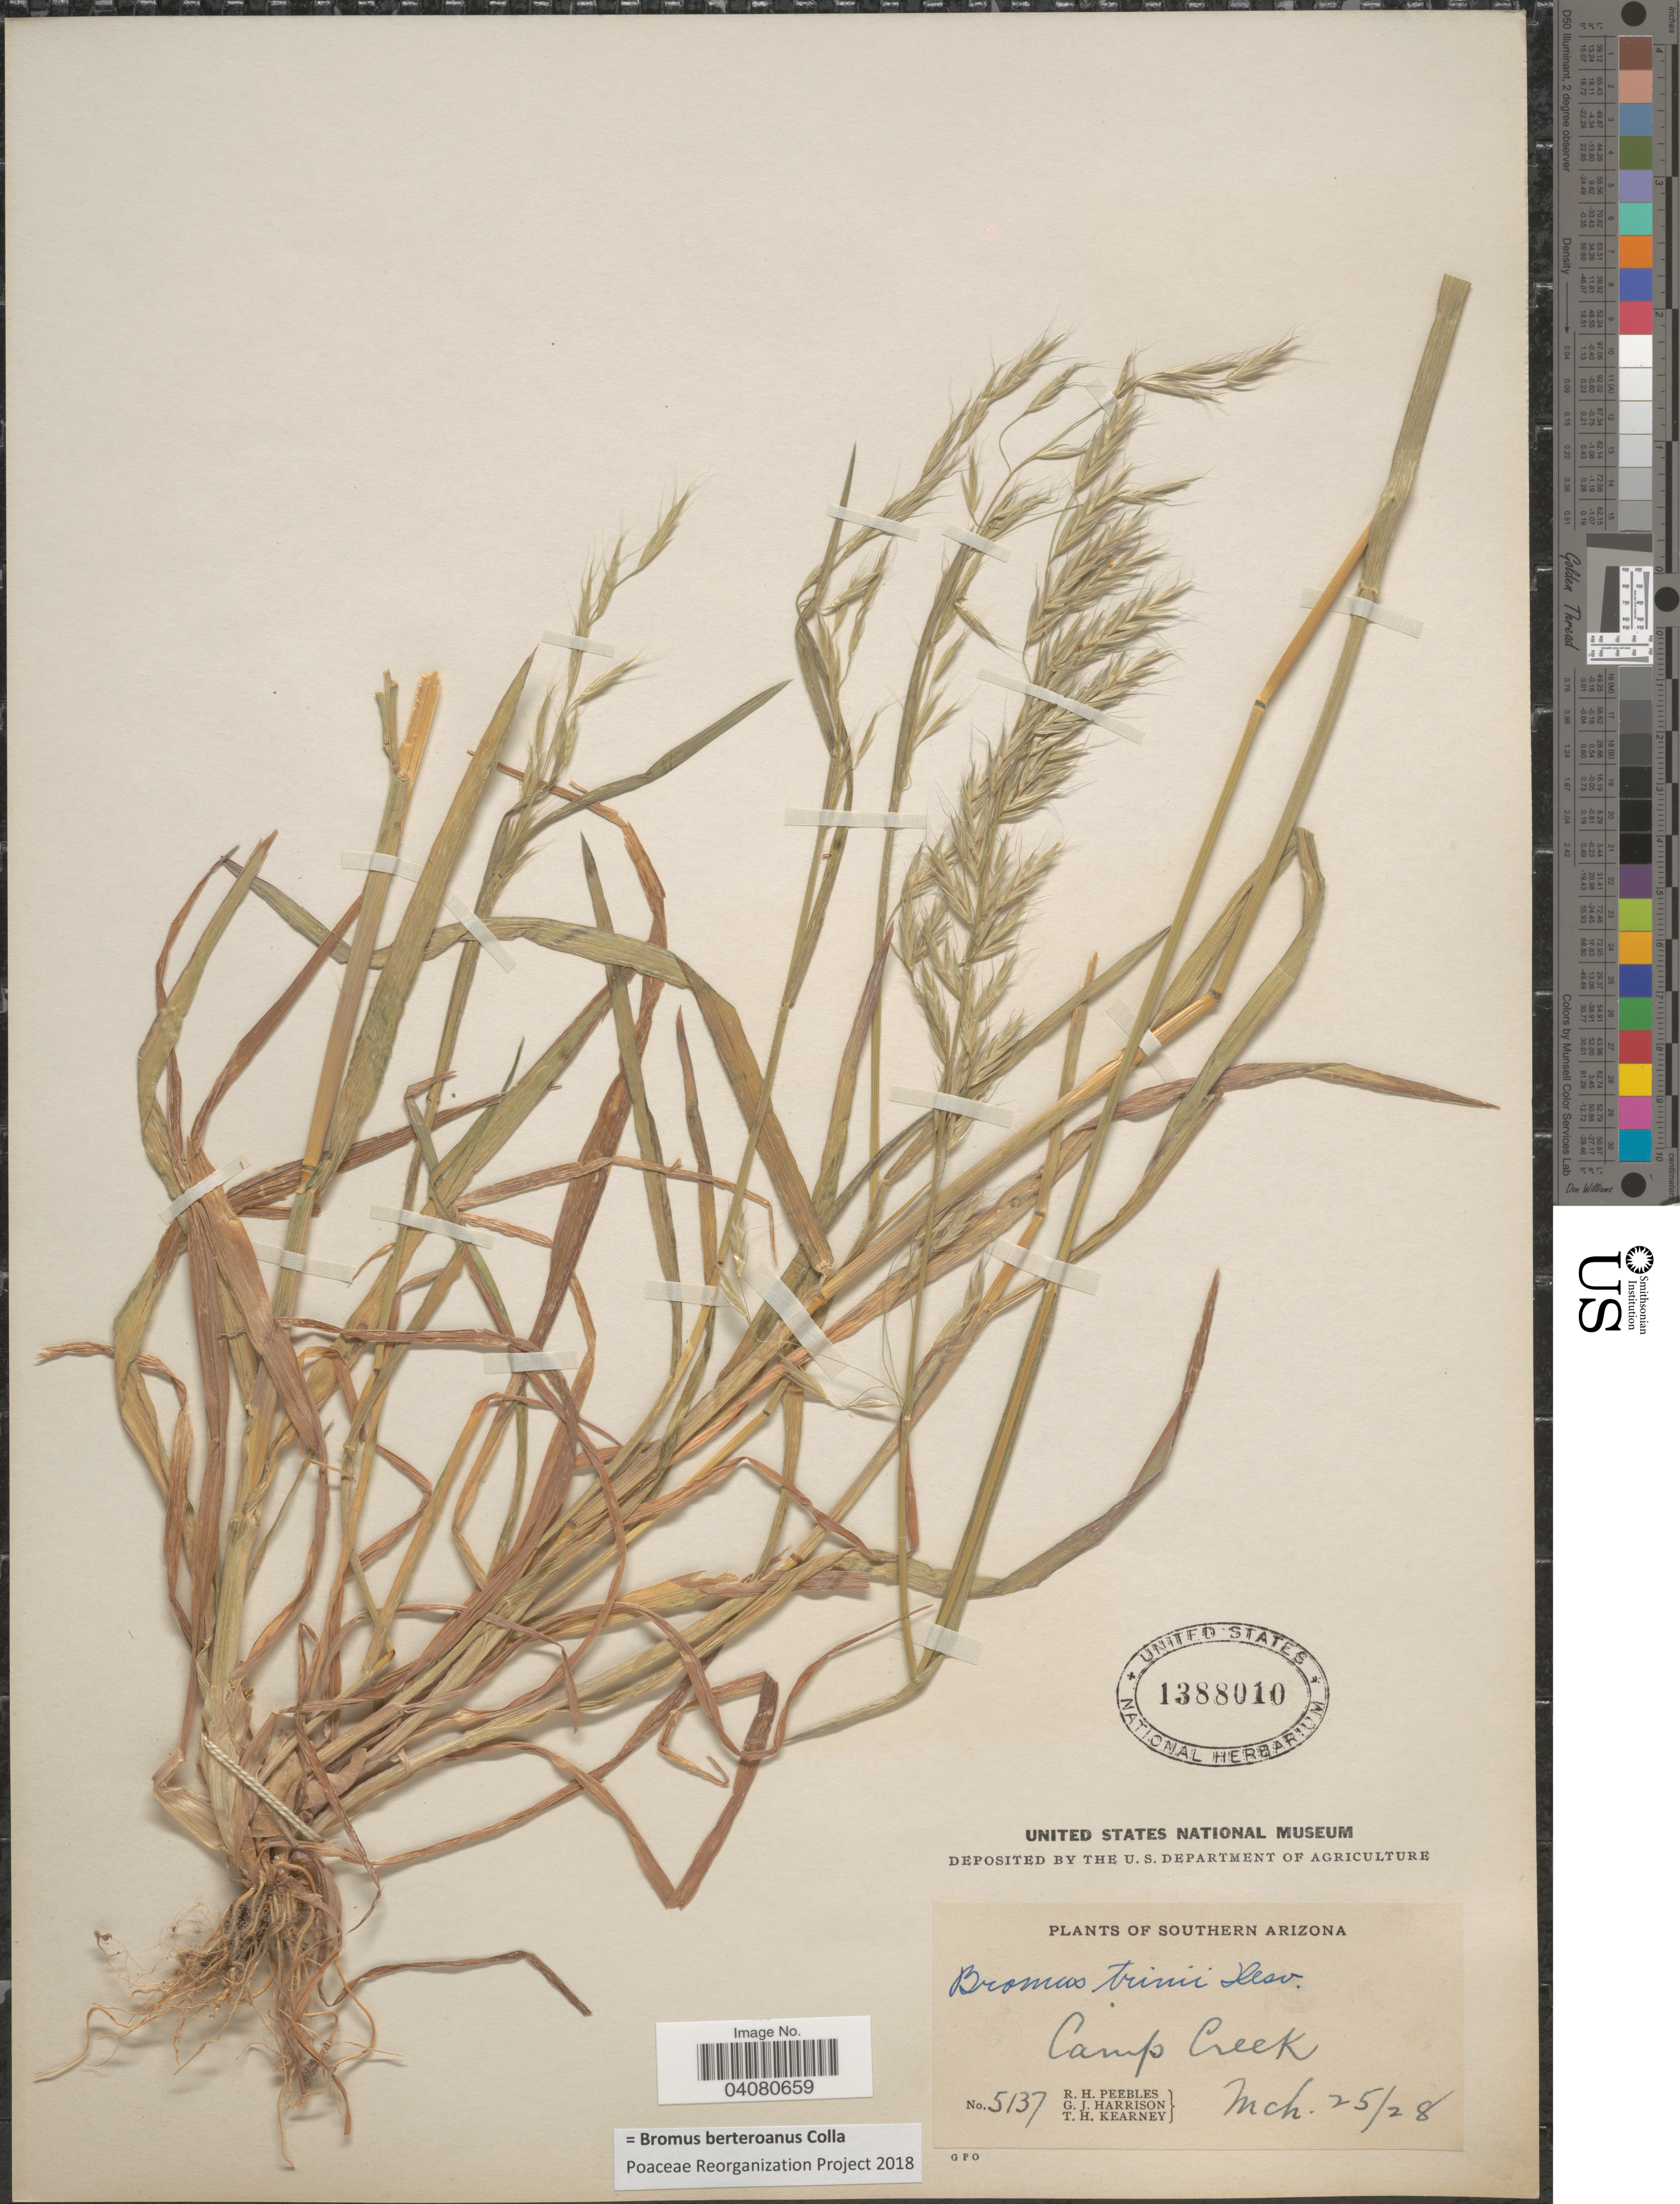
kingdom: Plantae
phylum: Tracheophyta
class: Liliopsida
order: Poales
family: Poaceae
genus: Bromus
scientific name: Bromus berteroanus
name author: Colla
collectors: R. H. Peebles, G. J. Harrison & T. H. Kearney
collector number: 5137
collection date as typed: Transcribed d/m/y: 25/3/28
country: United States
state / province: Arizona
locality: Southern Arizona. Camp Creek.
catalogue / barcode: US 1388010